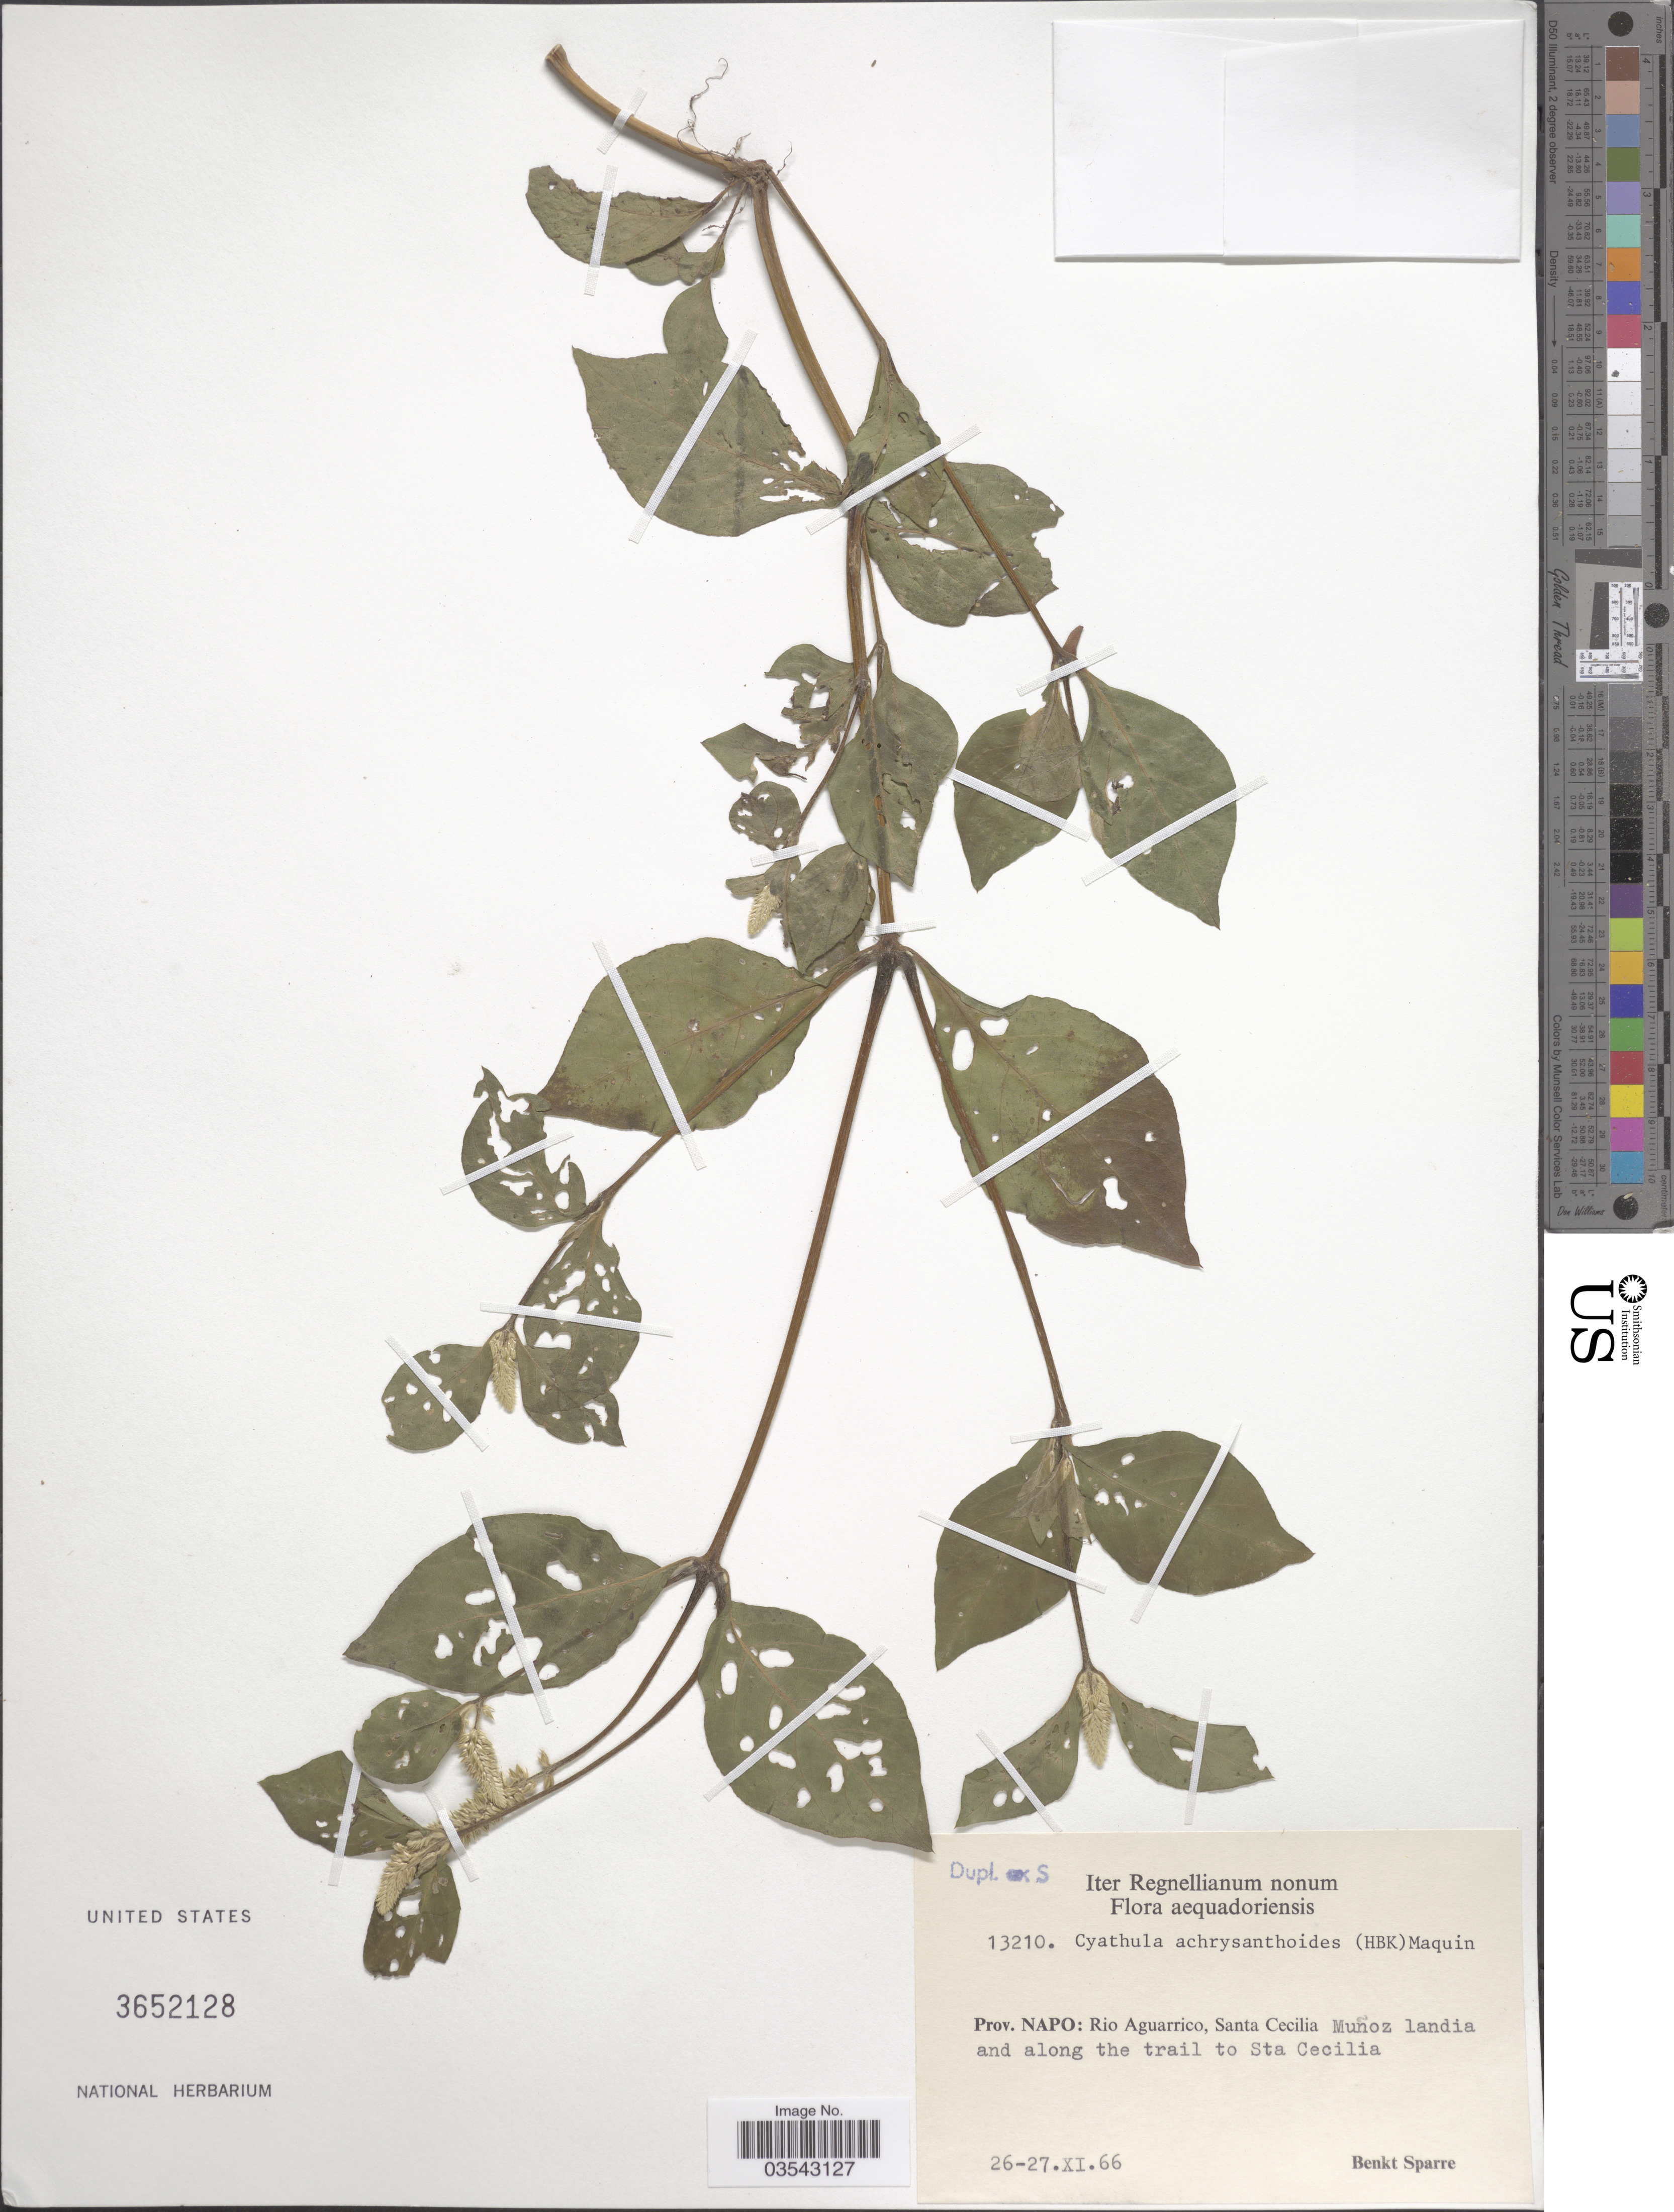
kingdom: Plantae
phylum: Tracheophyta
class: Magnoliopsida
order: Caryophyllales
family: Amaranthaceae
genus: Cyathula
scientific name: Cyathula achyranthoides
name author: (Kunth) Moq.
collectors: B. Sparre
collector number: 13210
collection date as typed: Transcribed d/m/y: 26/11/66 to 27/11/66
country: Ecuador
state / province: Napo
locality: Rio Aguarrico, Santa Cecilia Muñoz landia and along the trail to Sta Cecilia.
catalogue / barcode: US 3652128